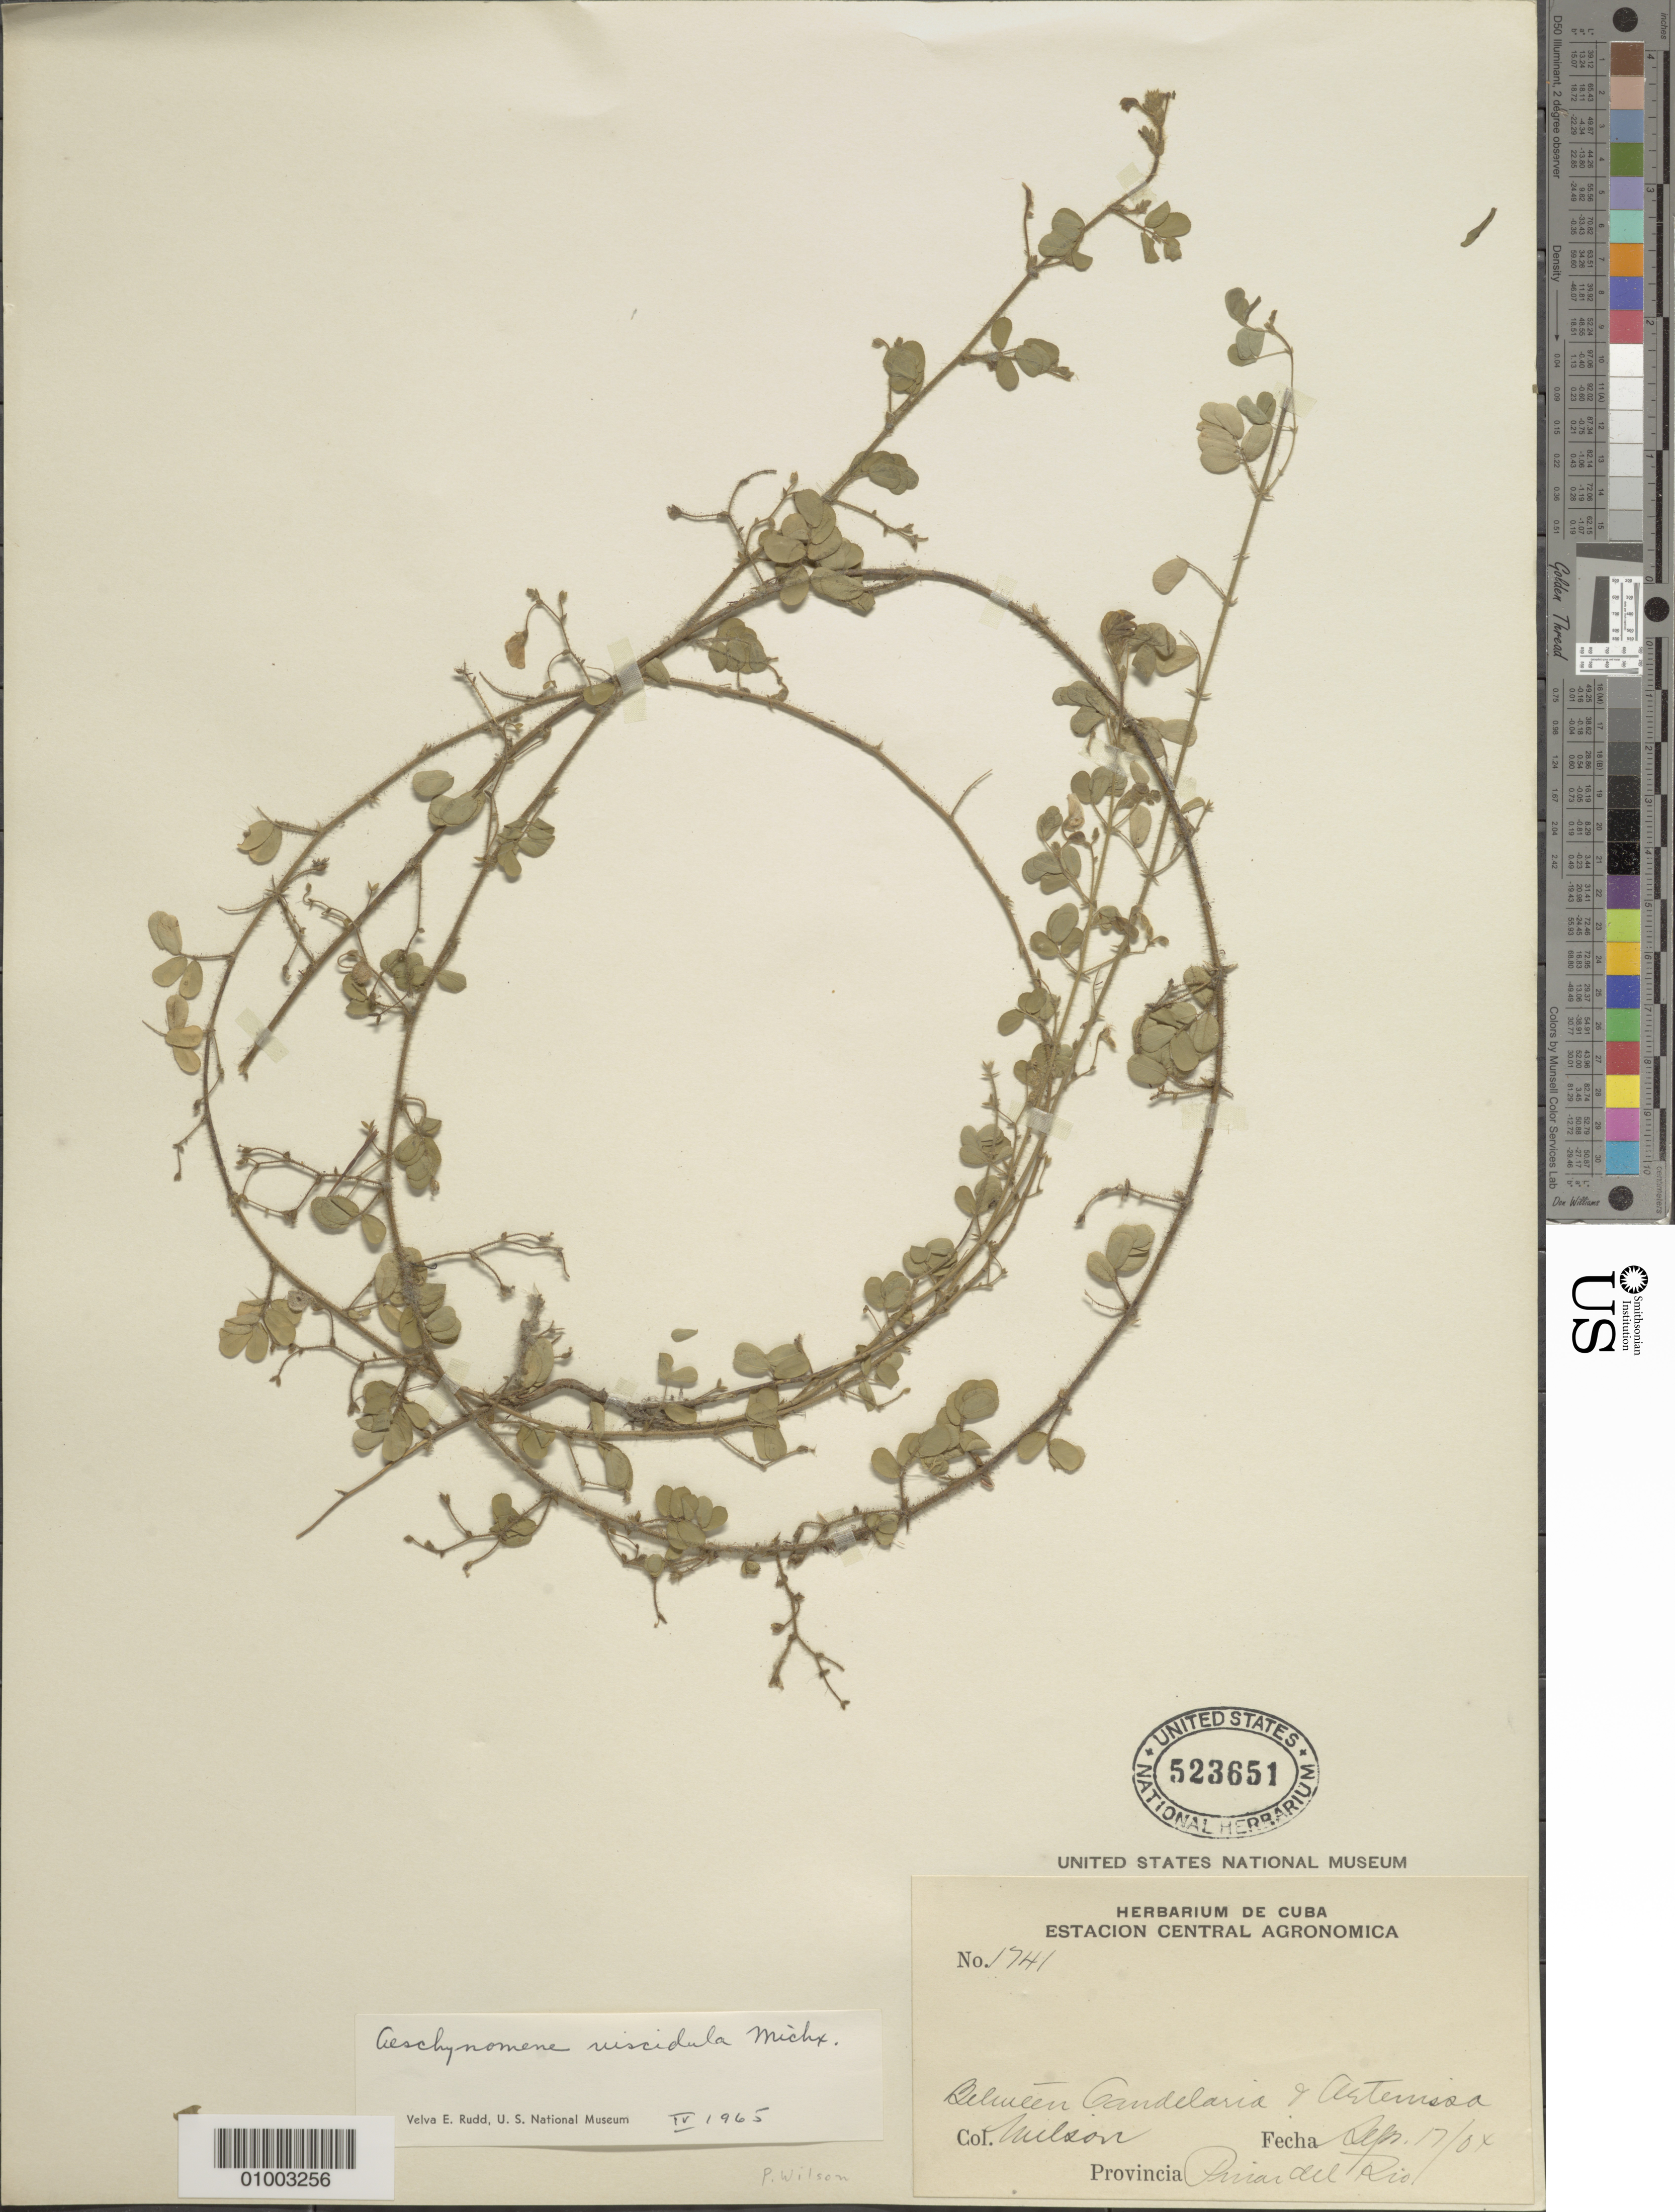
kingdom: Plantae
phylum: Tracheophyta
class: Magnoliopsida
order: Fabales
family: Fabaceae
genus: Aeschynomene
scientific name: Aeschynomene viscidula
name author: Michx.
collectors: -- Wilson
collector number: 1741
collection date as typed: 17 Sep 1904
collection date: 1904-09-17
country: Cuba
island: Cuba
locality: Between Gandelaria and Artemsoa, Pinar del Rio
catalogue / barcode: US 523651